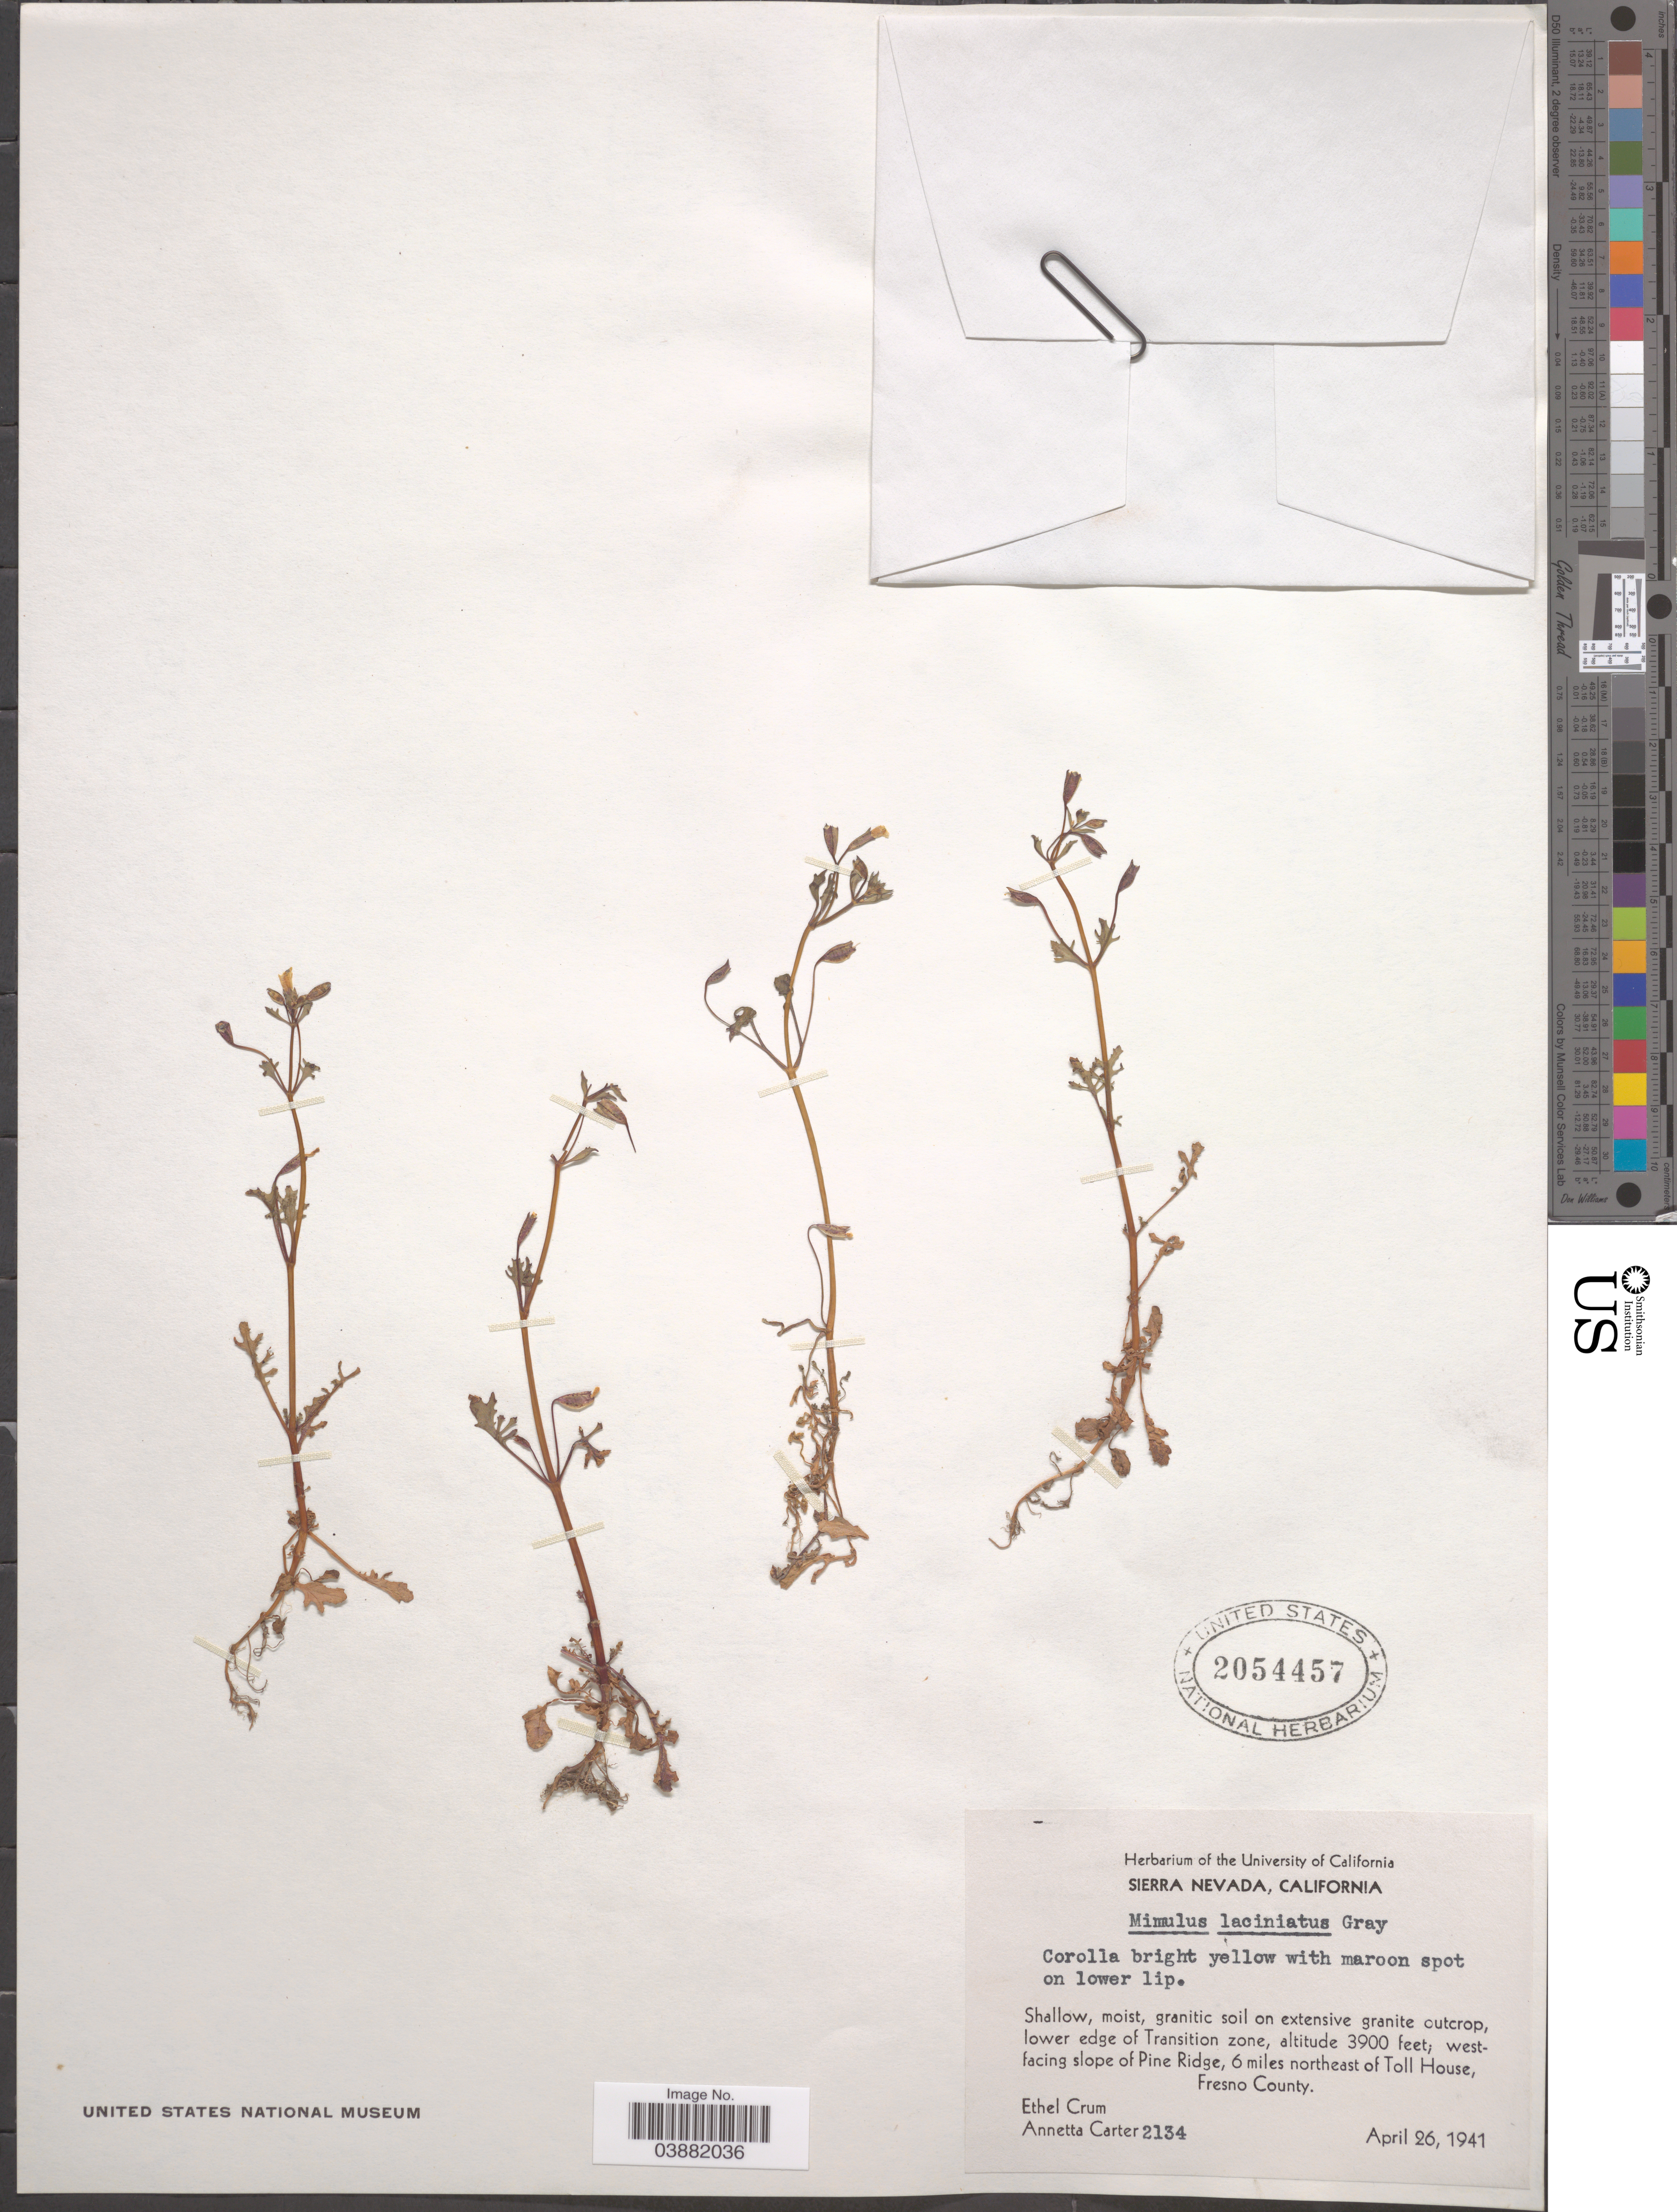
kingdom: Plantae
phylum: Tracheophyta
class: Magnoliopsida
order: Lamiales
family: Phrymaceae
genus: Mimulus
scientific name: Mimulus laciniatus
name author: A. Gray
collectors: E. K. Crum & A. Carter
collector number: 2134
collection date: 1941-04-26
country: United States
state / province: California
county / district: Fresno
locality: Sierra Nevada. West-facing slope of Pine Ridge, 6 miles northeast of Toll House, Fresno County.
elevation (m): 1189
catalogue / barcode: US 2054457